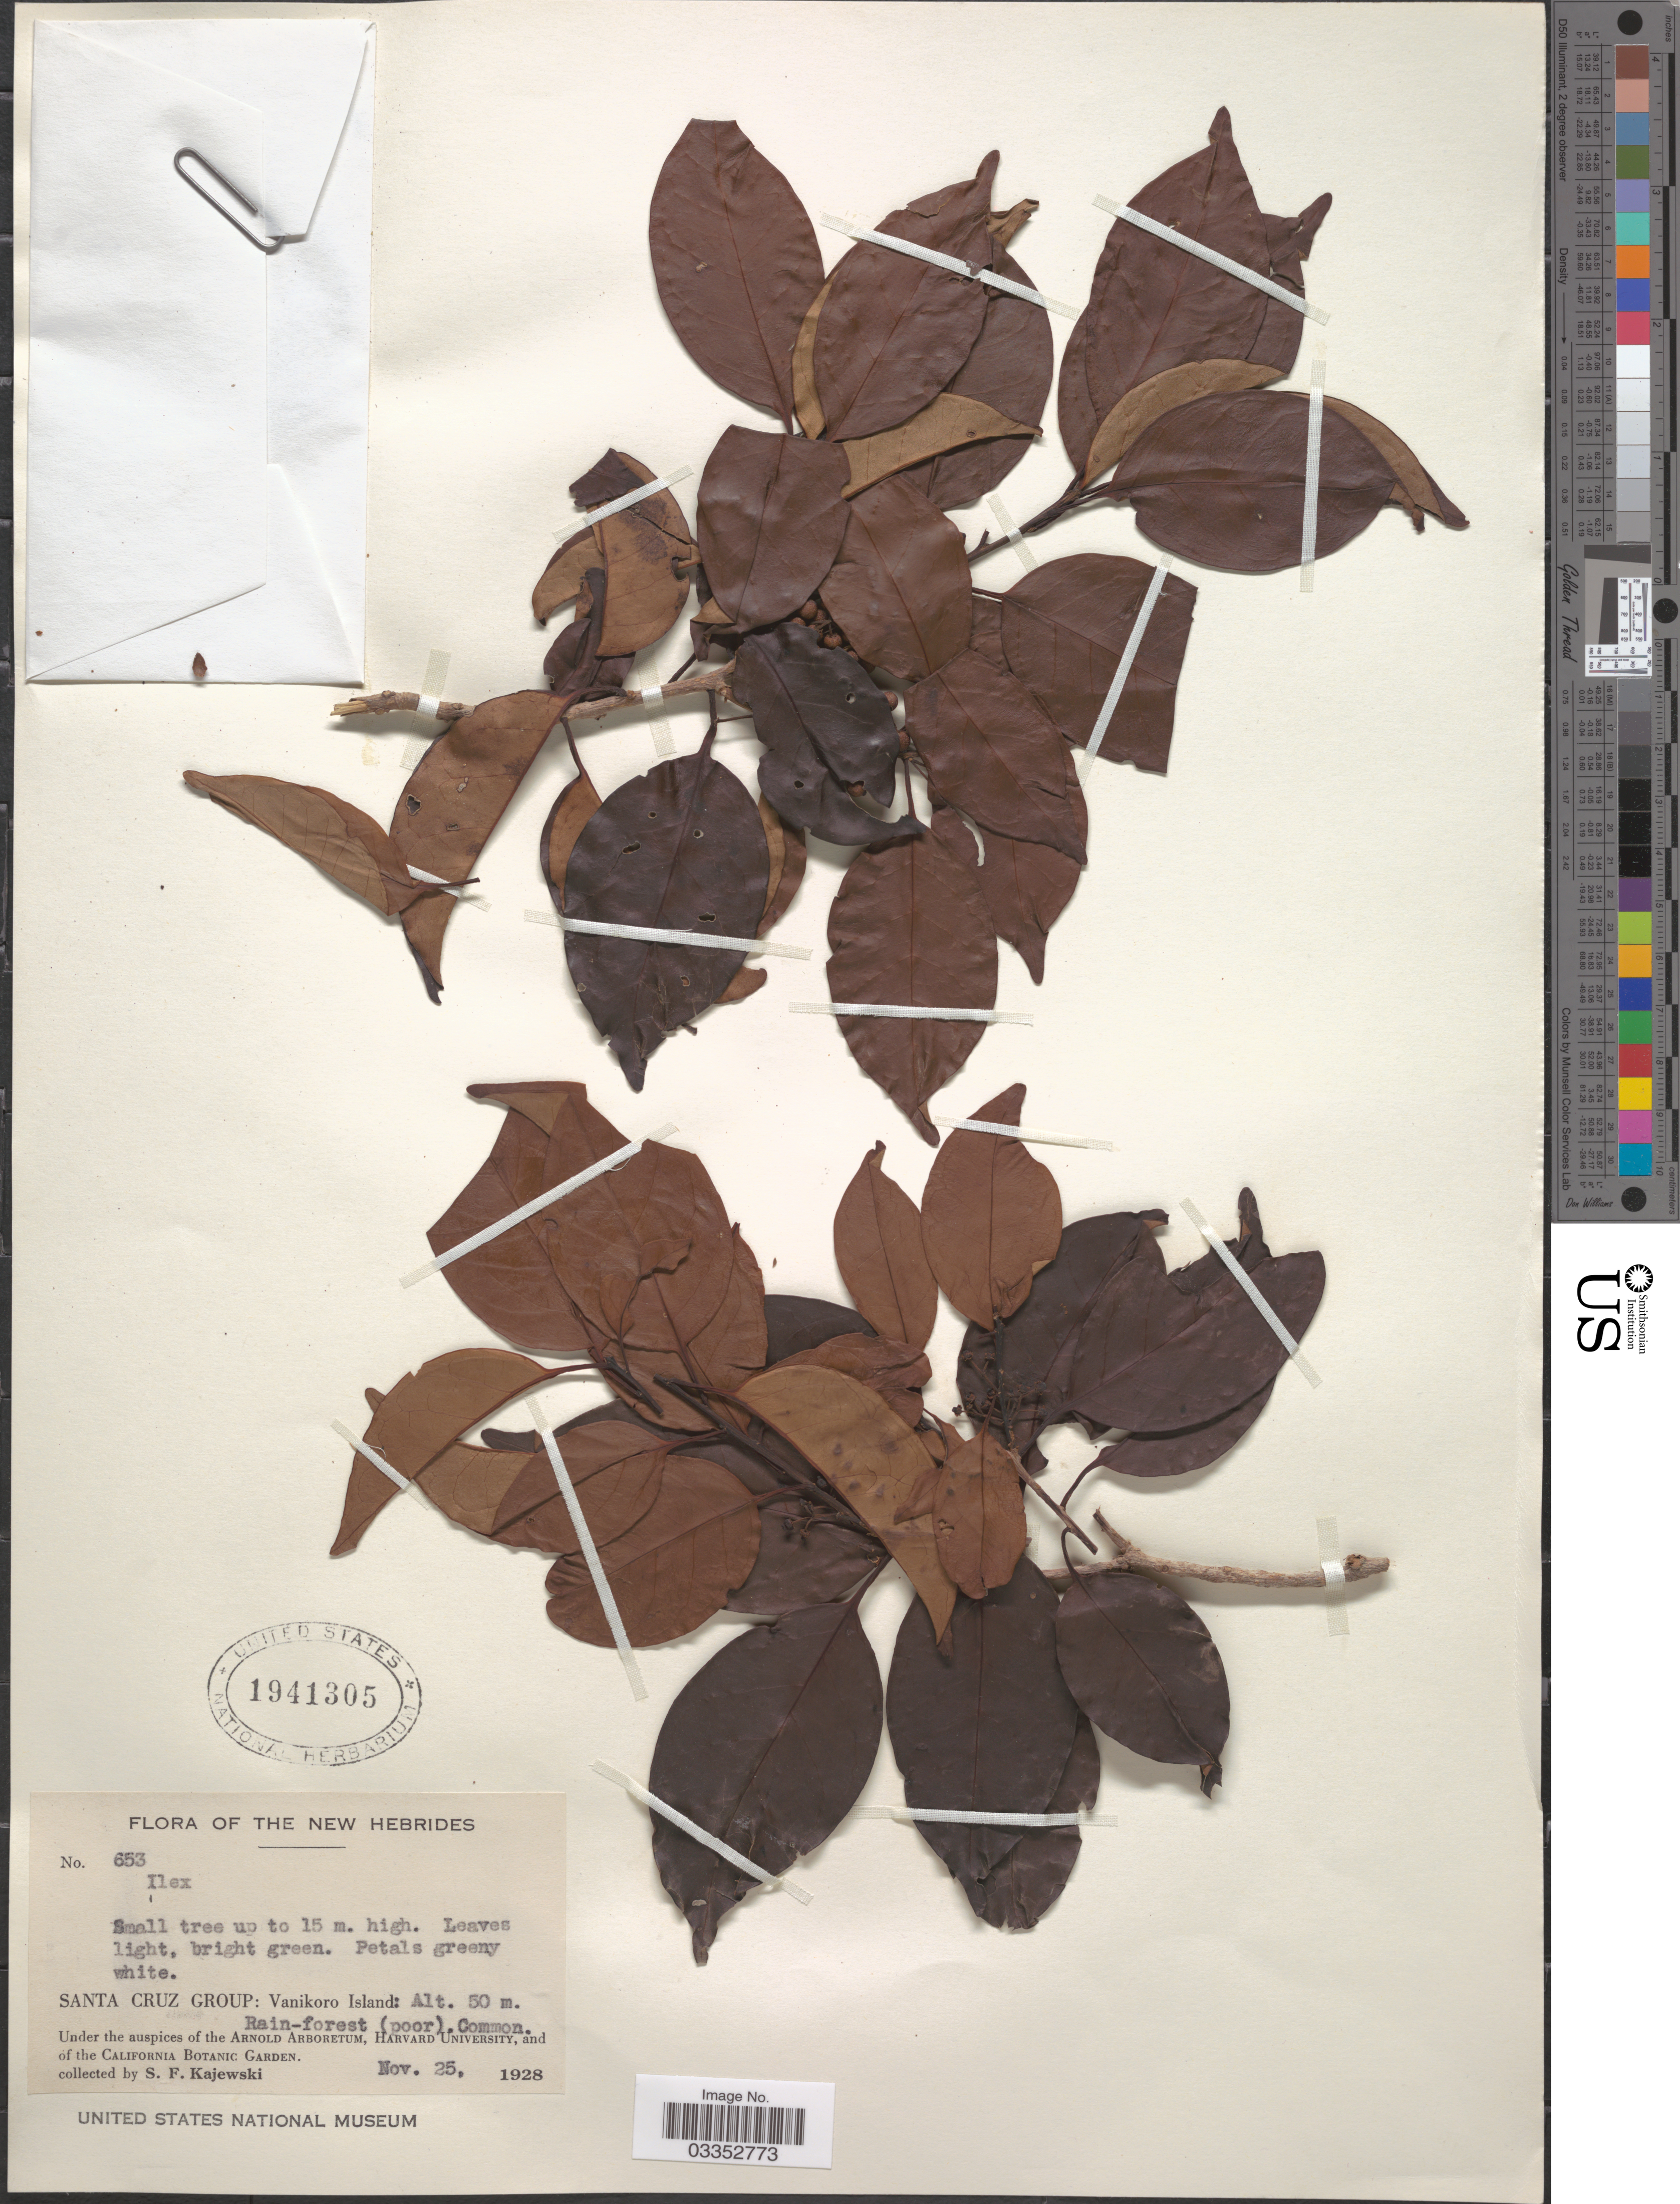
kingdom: Plantae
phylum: Tracheophyta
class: Magnoliopsida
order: Aquifoliales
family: Aquifoliaceae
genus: Ilex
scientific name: Ilex sp.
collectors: S. Kajewski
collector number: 653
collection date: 1928-11-25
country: Vanuatu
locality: The New Hebrides, Santa Cruz Group: Vanikoro Island.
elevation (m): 50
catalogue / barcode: US 1941305